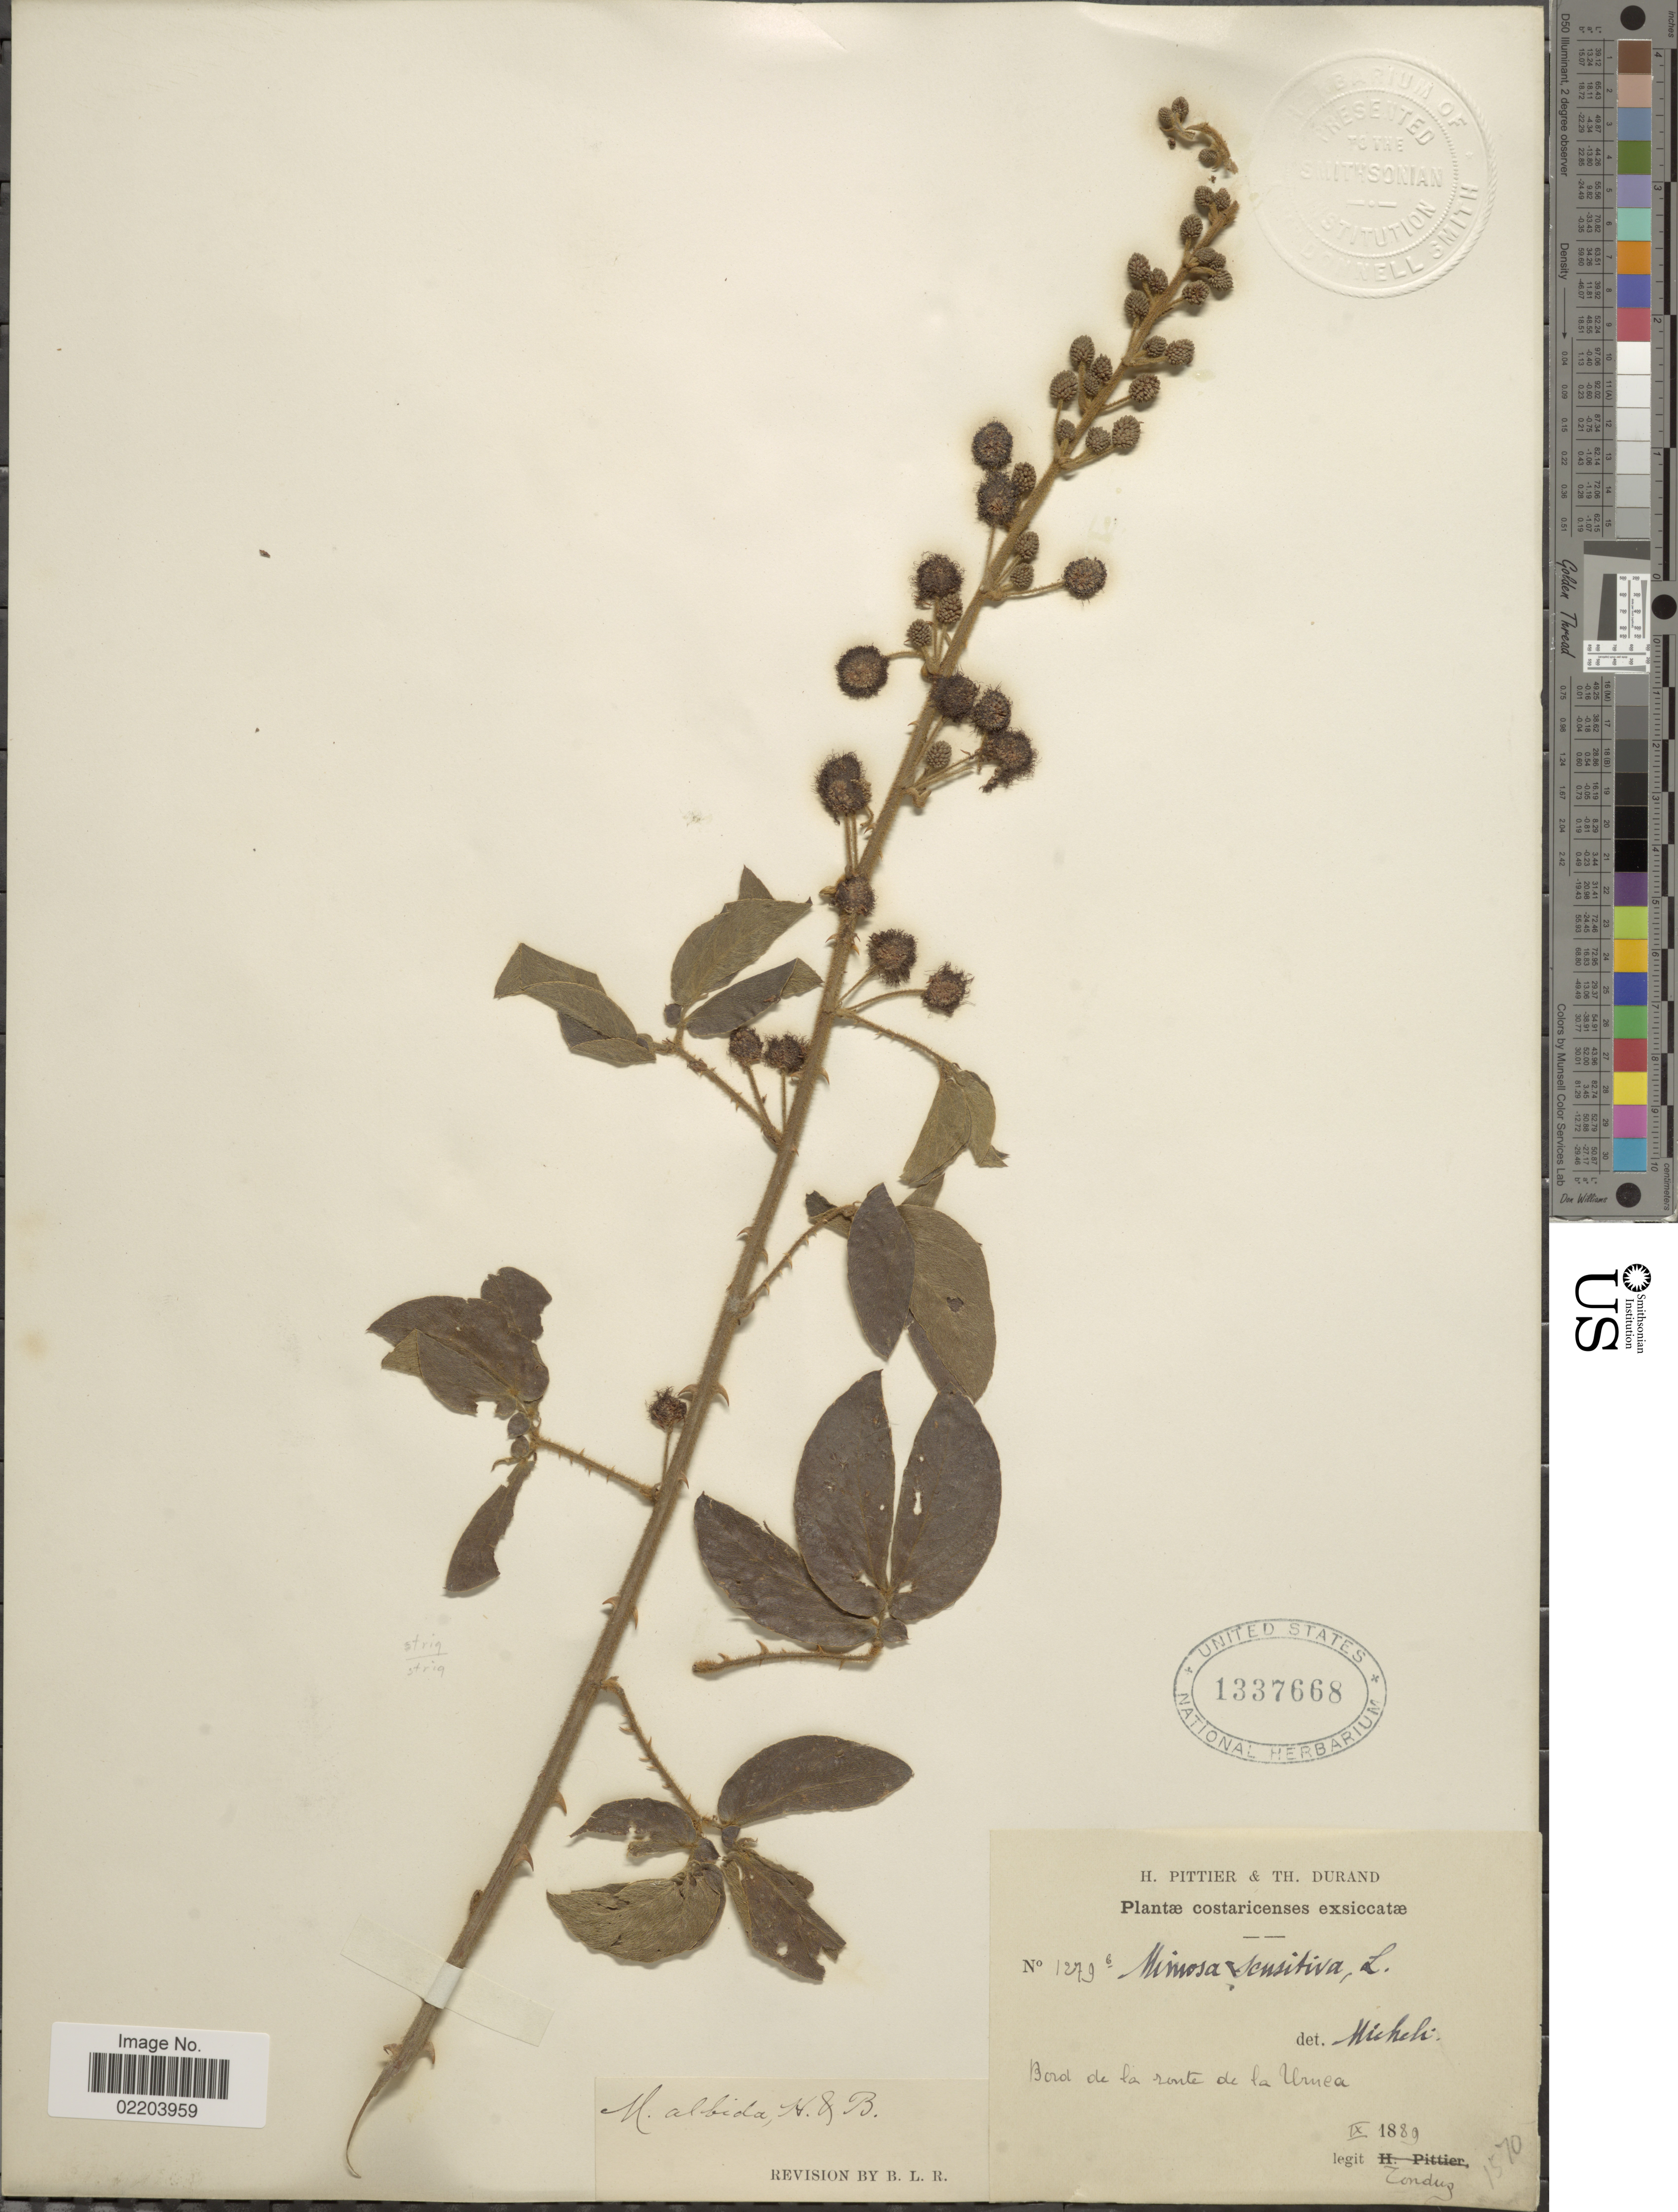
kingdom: Plantae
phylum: Tracheophyta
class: Magnoliopsida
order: Fabales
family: Fabaceae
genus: Mimosa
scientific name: Mimosa albida var. strigosa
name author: (Willd.) B.L. Rob.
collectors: A. Tonduz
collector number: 1279b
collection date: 1889-09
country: Costa Rica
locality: Bord de la route de la Urnea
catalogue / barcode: US 1337668